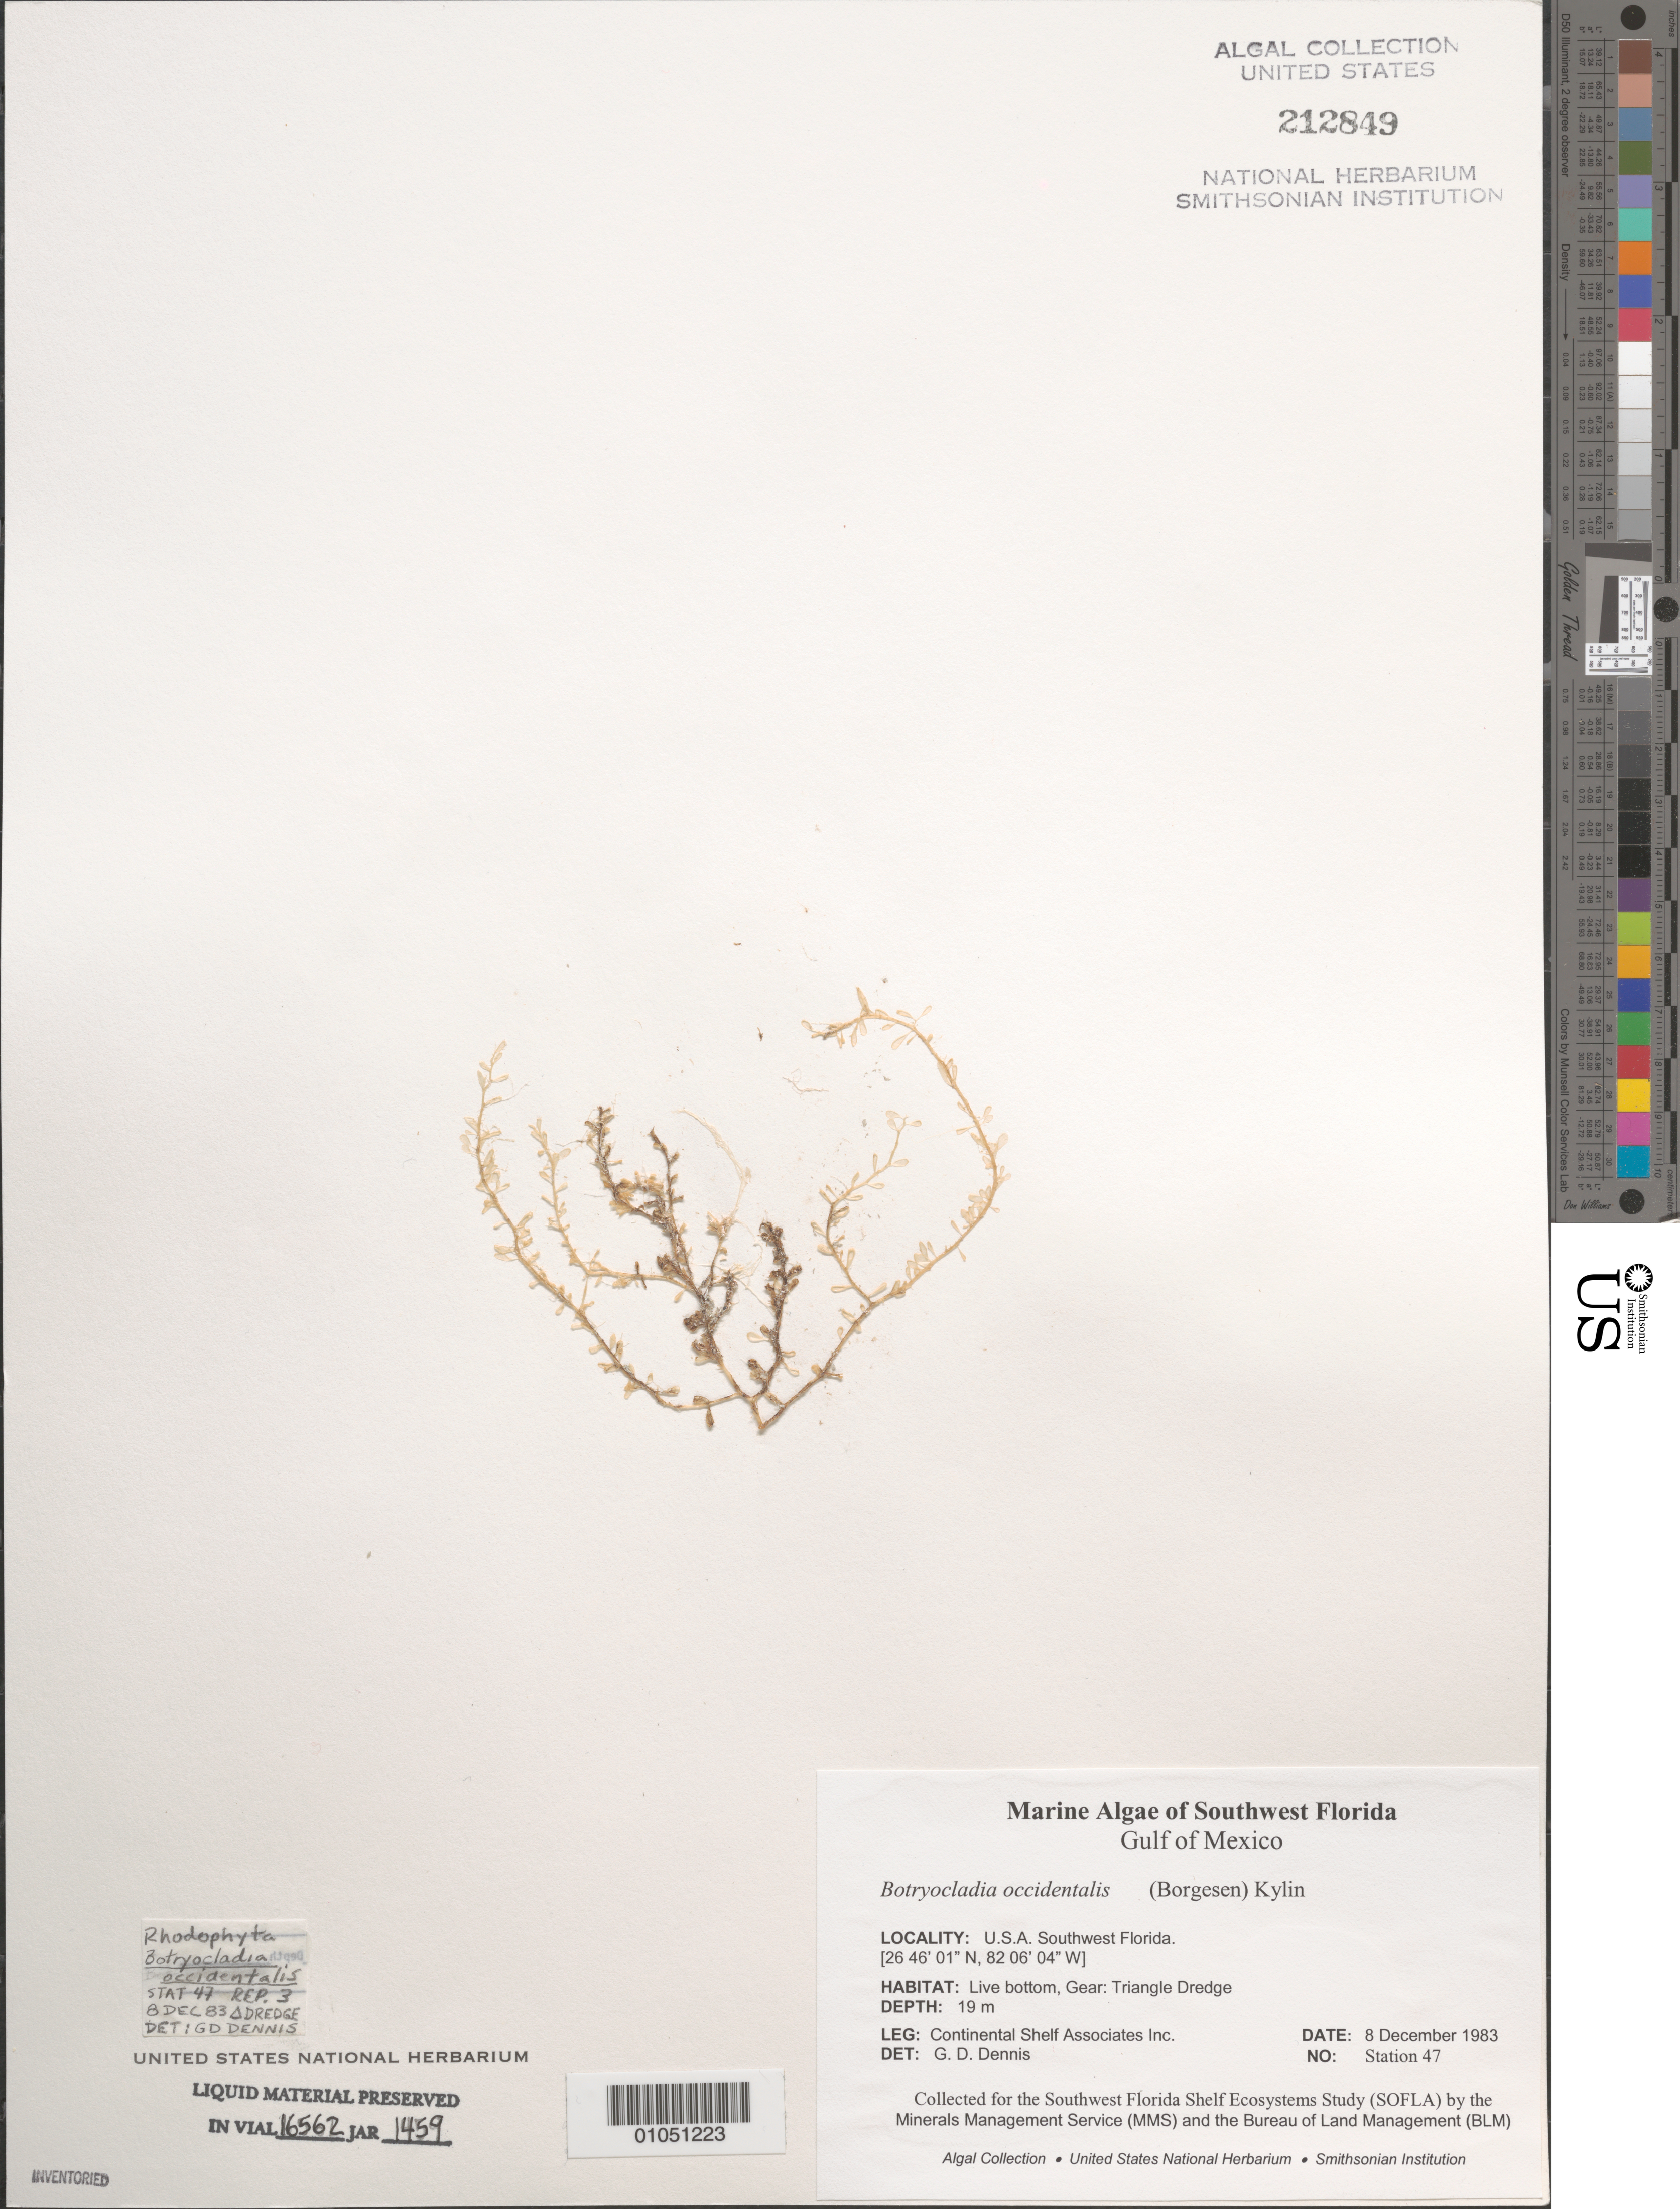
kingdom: Plantae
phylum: Rhodophyta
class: Florideophyceae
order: Rhodymeniales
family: Rhodymeniaceae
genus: Botryocladia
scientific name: Botryocladia occidentalis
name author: (Børgesen) Kylin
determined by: Dennis, G. D.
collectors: Continental Shelf Associates Inc.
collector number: Station 47 Repl 3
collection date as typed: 08 Dec 1983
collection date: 1983-12-08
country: United States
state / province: Florida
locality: Gulf of Mexico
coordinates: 26 46'01"N, 82 06'04"W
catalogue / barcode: US 212849